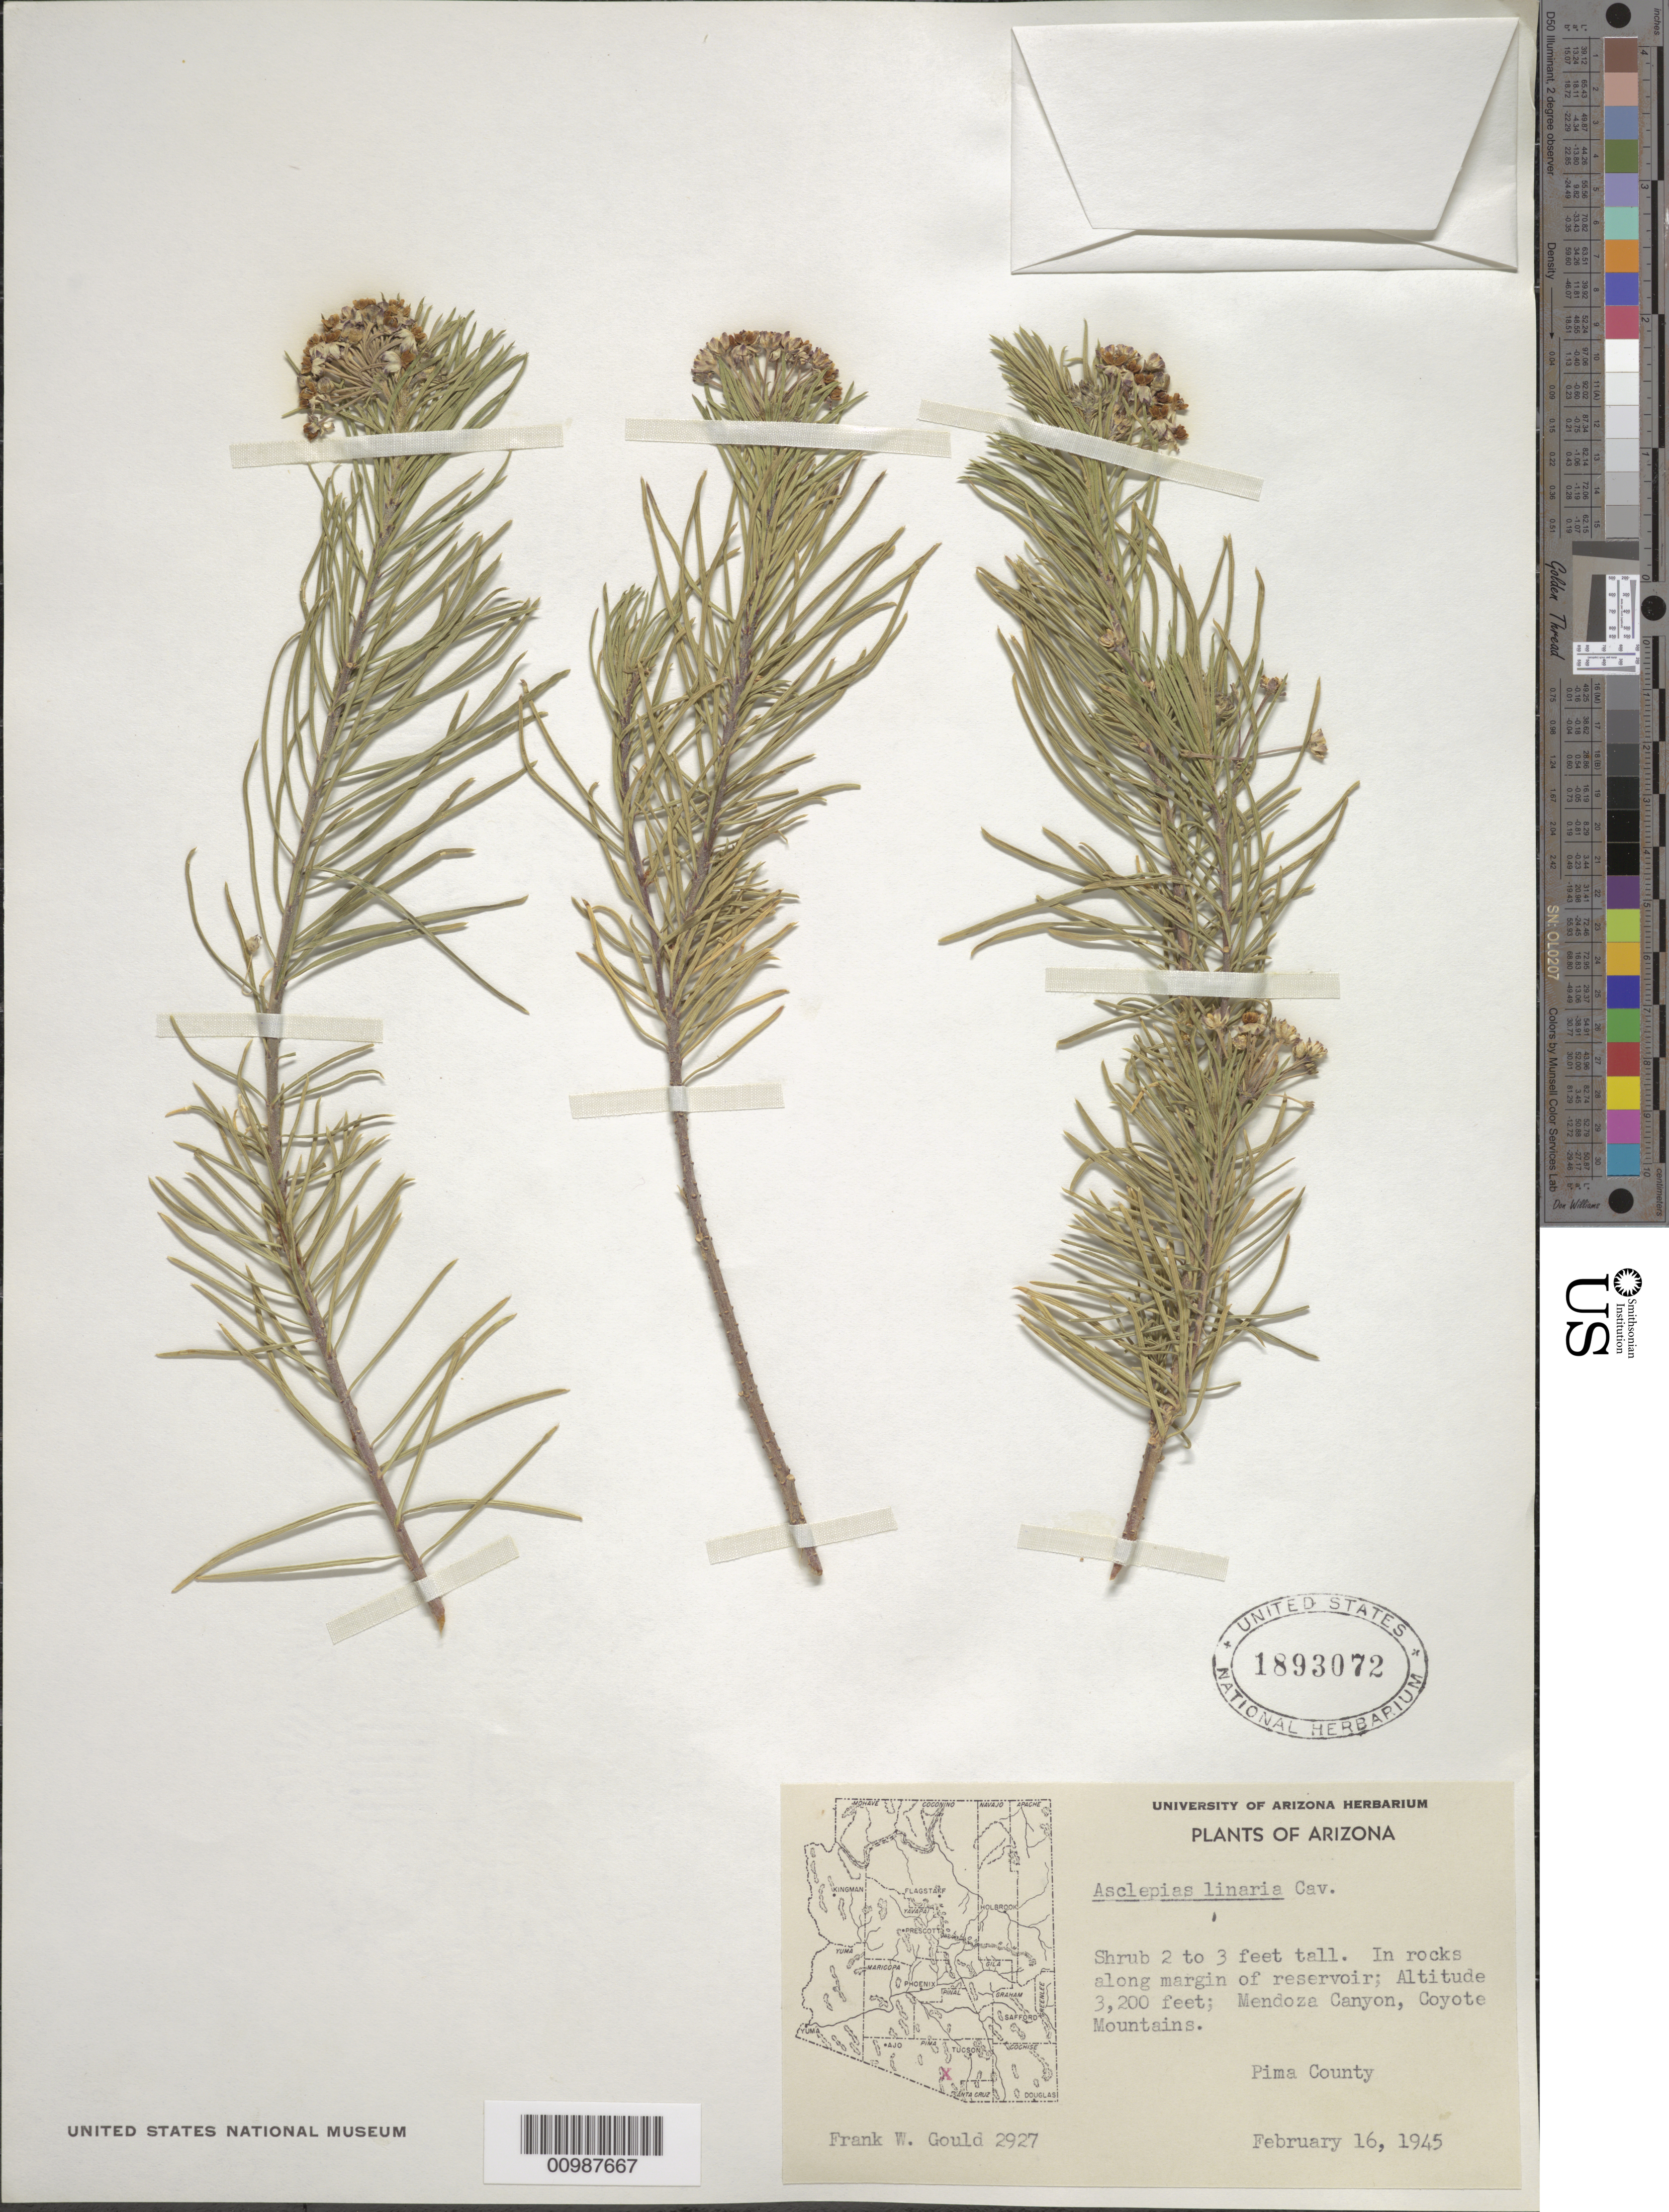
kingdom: Plantae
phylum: Tracheophyta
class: Magnoliopsida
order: Gentianales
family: Apocynaceae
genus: Asclepias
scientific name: Asclepias linaria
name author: Cav.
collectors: F. W. Gould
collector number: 2927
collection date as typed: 16 Feb 1945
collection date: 1945-02-16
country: United States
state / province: Arizona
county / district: Pima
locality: shrub 2 to 3 feet tall. In rocks along margin of reservior; Mendoza Canyon, Coyote Mountains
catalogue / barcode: US 1893072